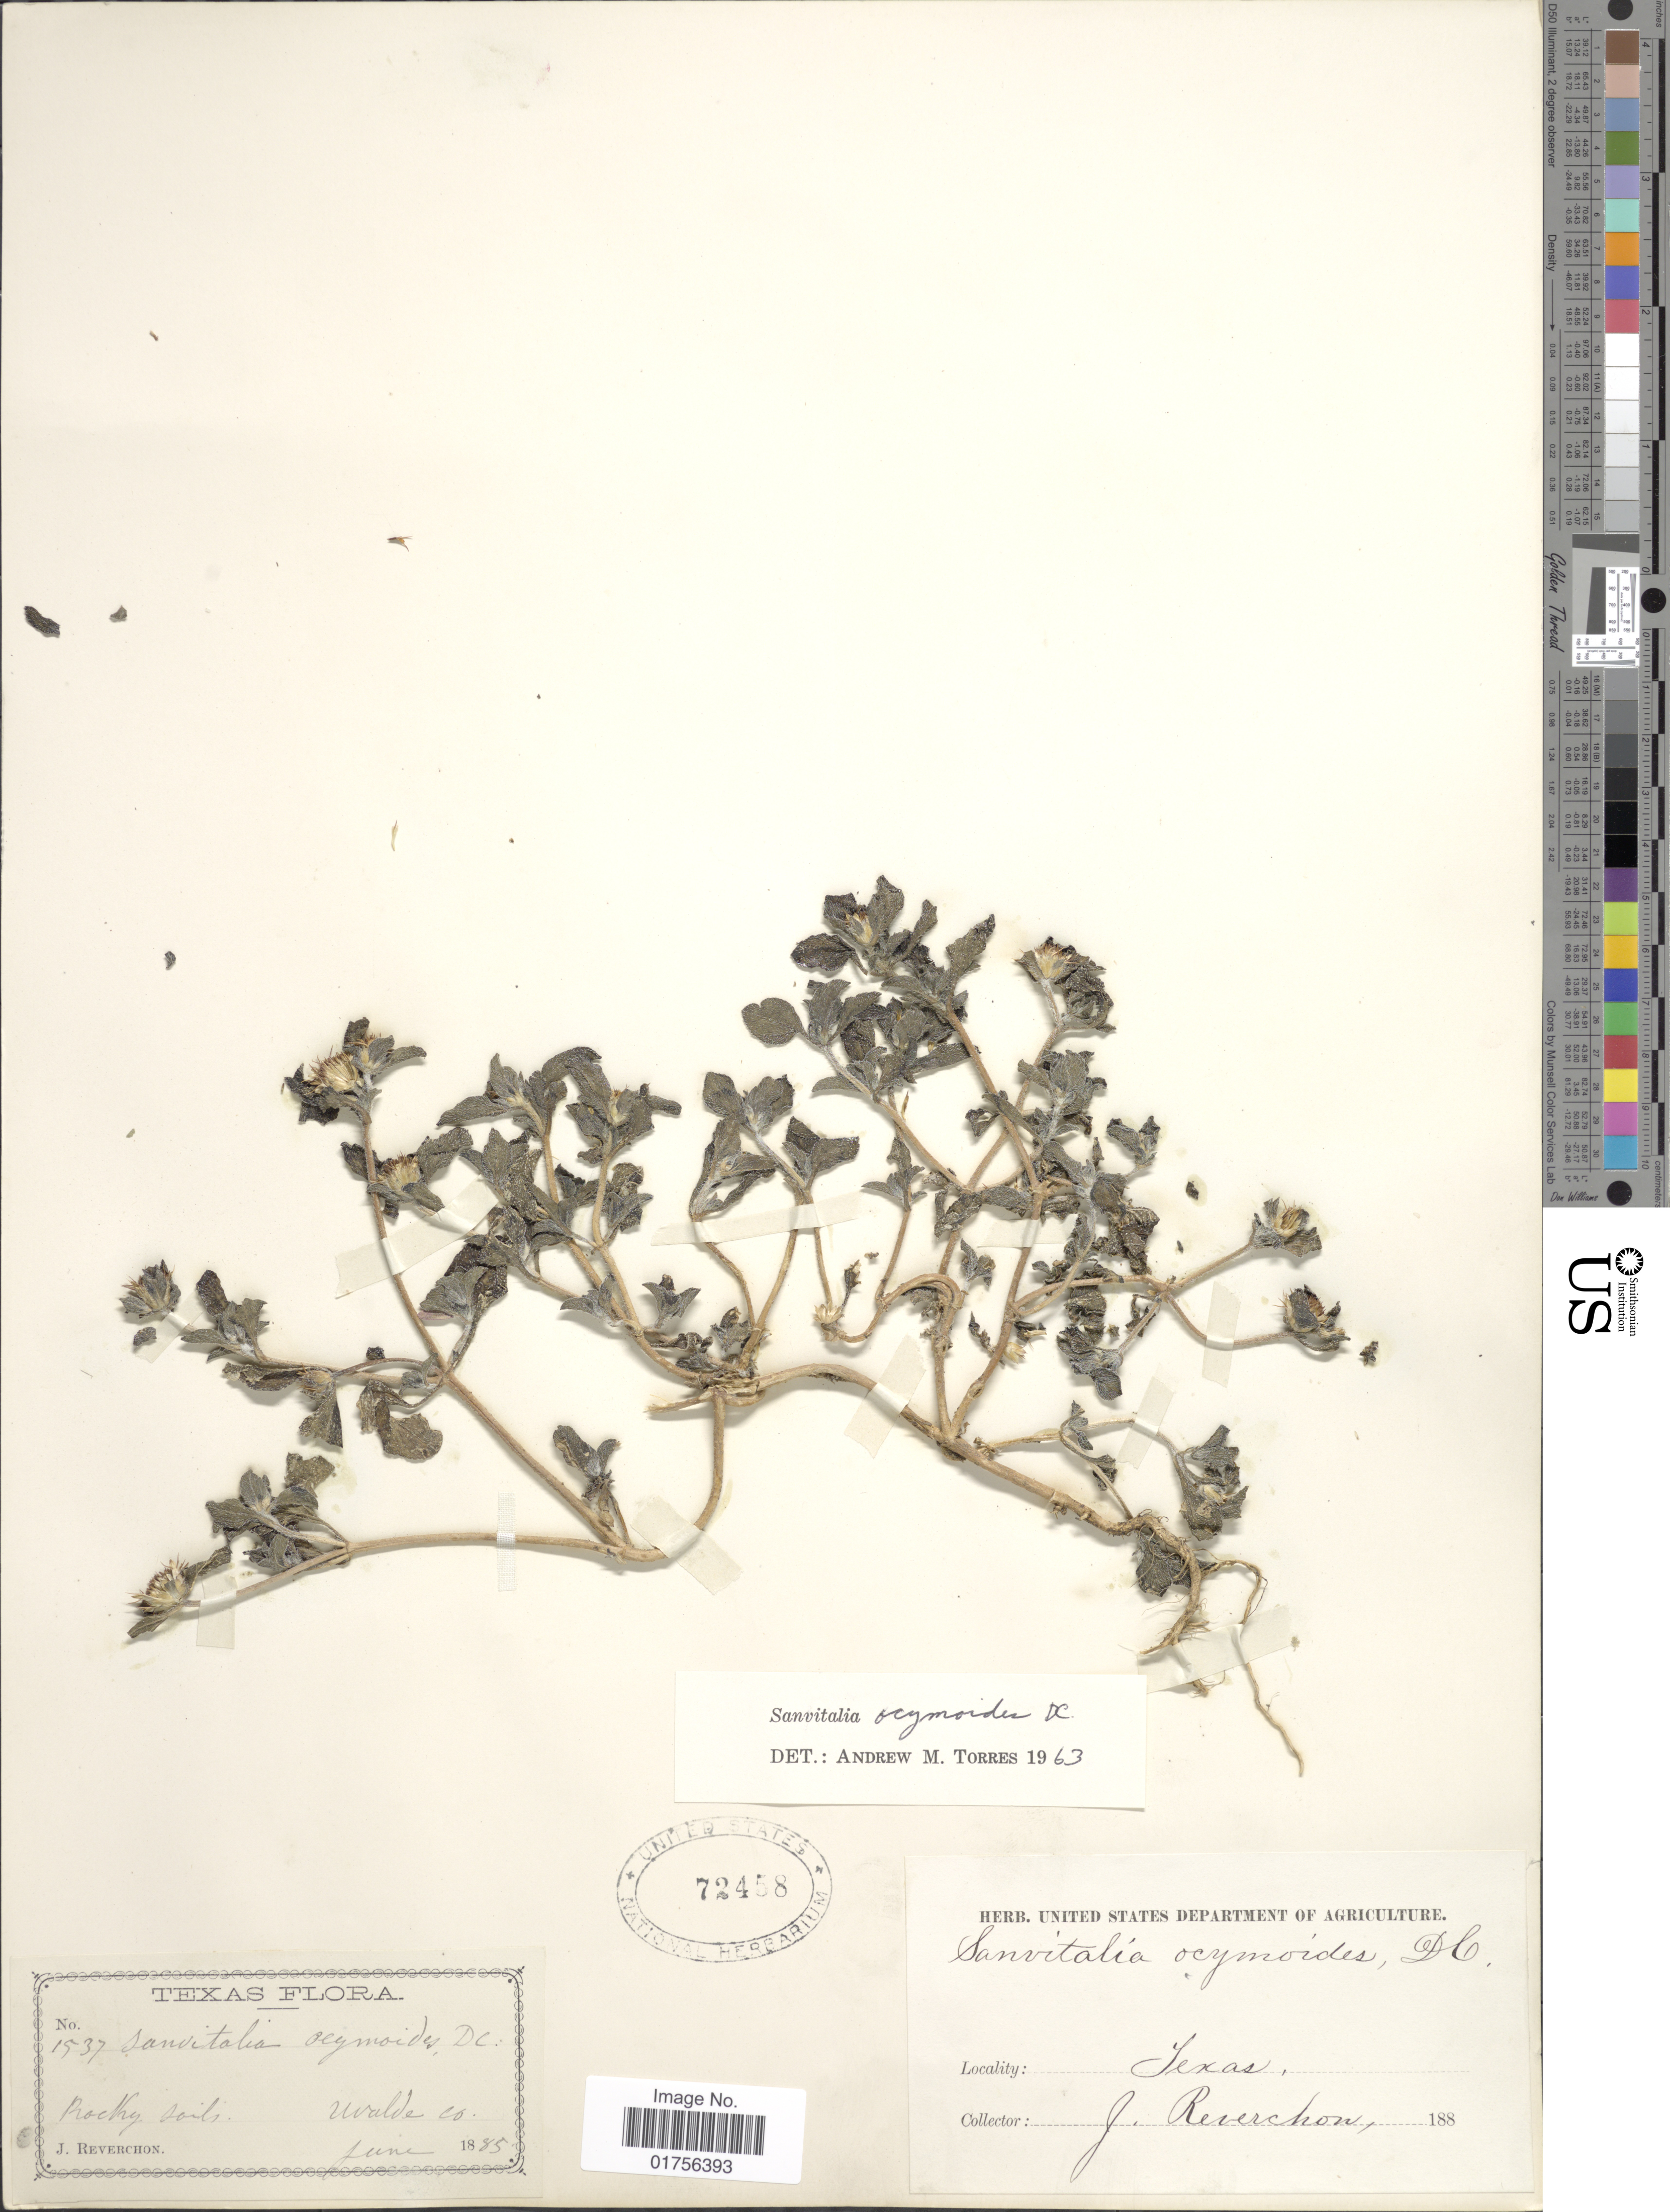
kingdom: Plantae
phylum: Tracheophyta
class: Magnoliopsida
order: Asterales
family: Asteraceae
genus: Sanvitalia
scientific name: Sanvitalia ocymoides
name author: DC.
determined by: Skibicki, Samuel V.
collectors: J. Reverchon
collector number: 1537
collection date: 1885-06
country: United States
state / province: Texas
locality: Rocky soils, Walde Co.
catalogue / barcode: US 72458